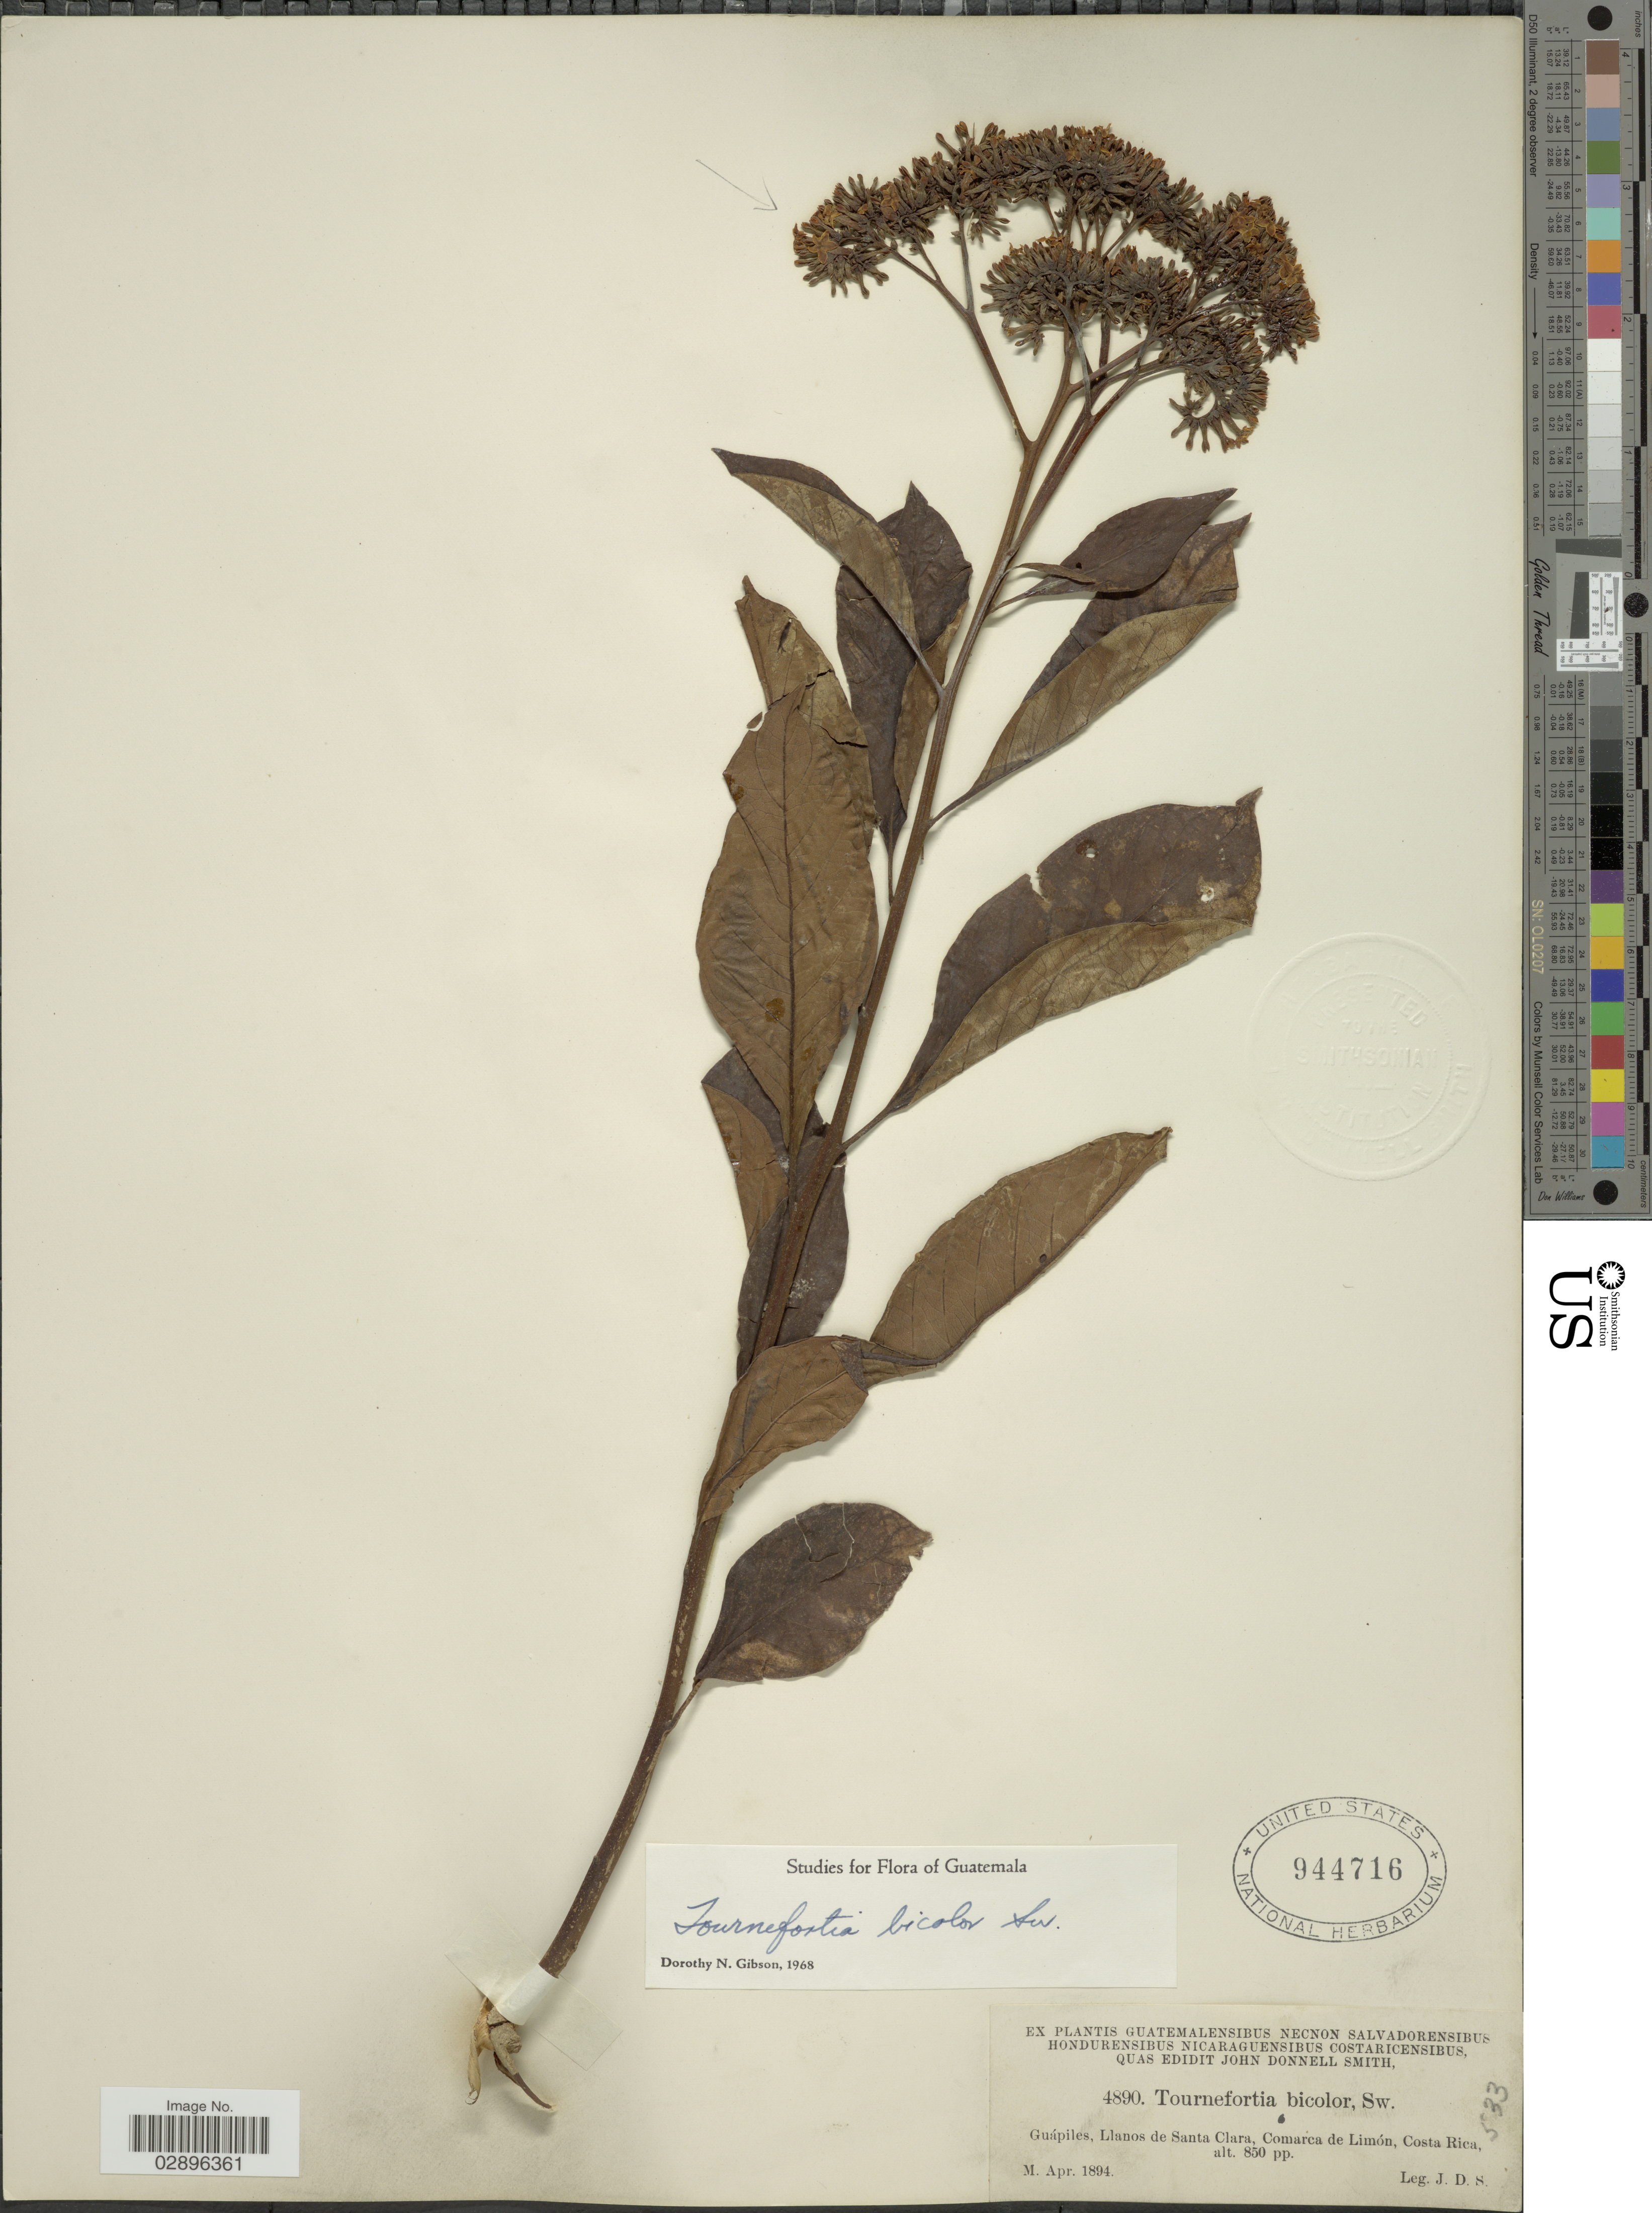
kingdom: Plantae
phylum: Tracheophyta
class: Magnoliopsida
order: Boraginales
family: Heliotropiaceae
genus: Tournefortia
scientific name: Tournefortia bicolor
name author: Sw.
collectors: J. Donnell Smith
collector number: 4890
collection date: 1894-04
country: Costa Rica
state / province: Limón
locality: Guápiles, Llanos de Santa Clara, Comarca de Limón.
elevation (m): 259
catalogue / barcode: US 944716